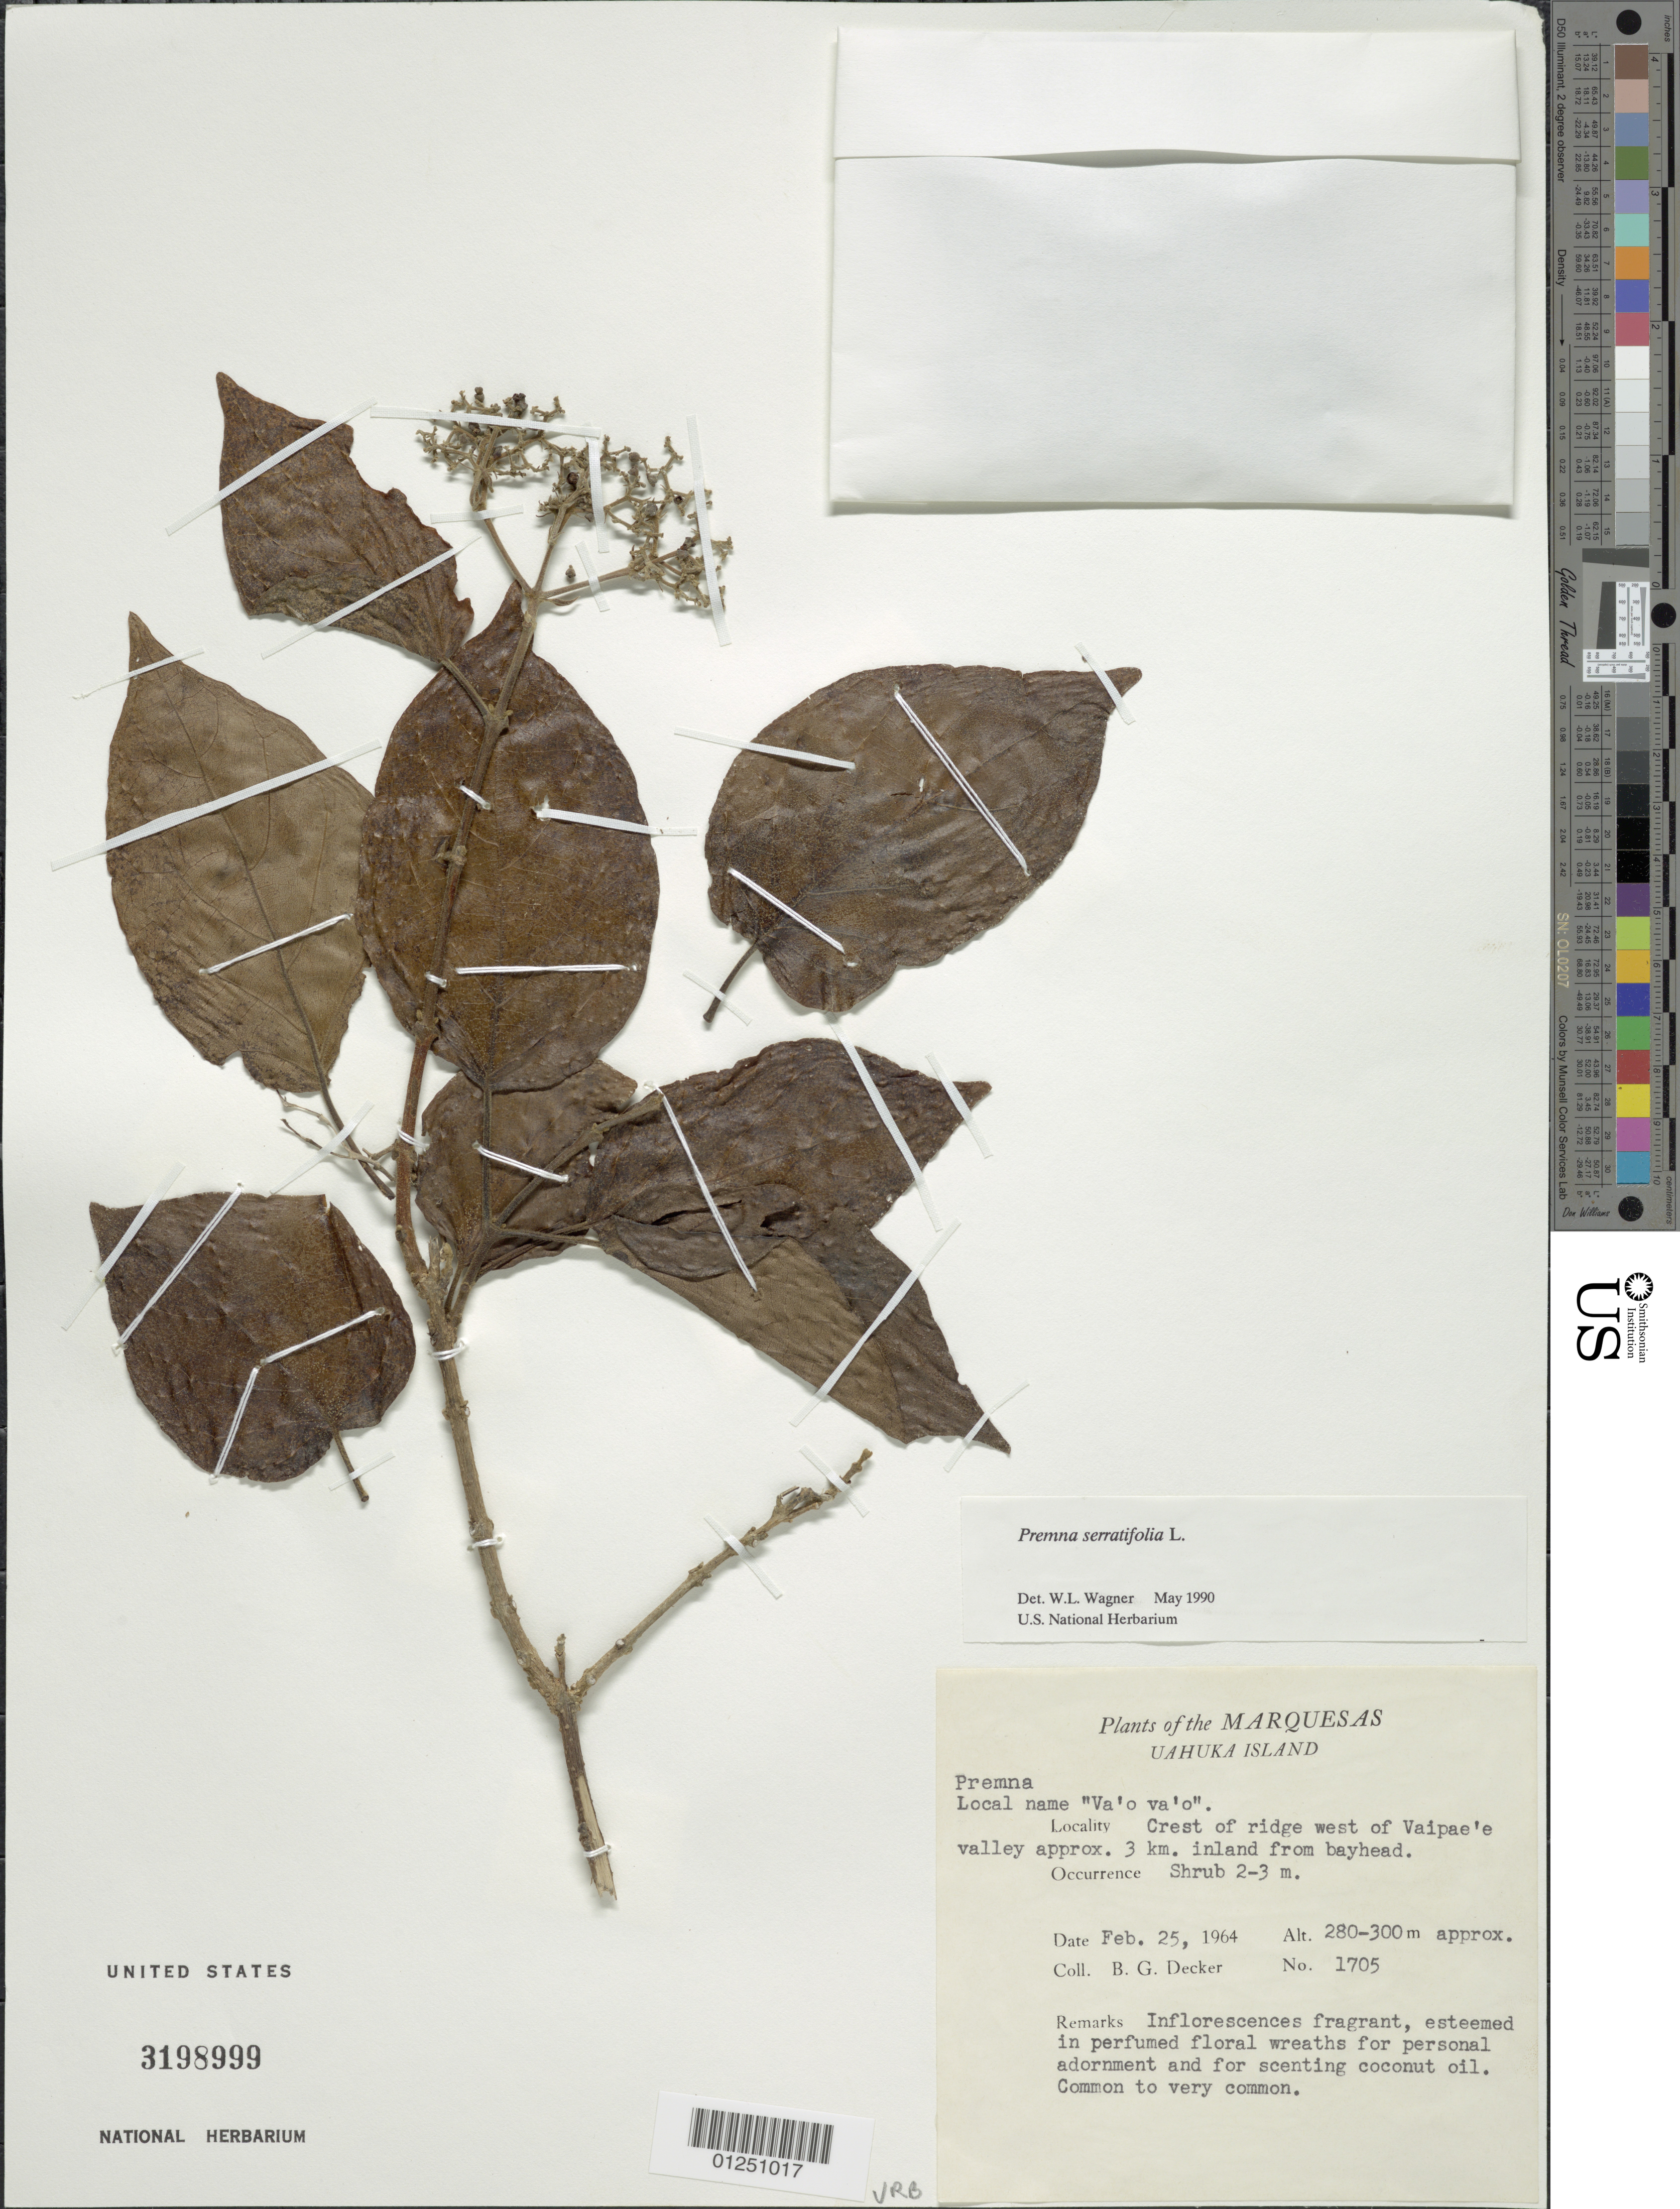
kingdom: Plantae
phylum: Tracheophyta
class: Magnoliopsida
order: Lamiales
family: Lamiaceae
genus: Premna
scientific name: Premna serratifolia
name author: L.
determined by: Wagner, W. L., (BOT), Smithsonian Institution - National Museum of Natural History (UNITED STATES)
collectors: B. G. Decker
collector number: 1705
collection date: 1964-02-25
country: French Polynesia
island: Ua Huka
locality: crest of ridge W of Vaipae'e Valley, 3 km inland from bayhead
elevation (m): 280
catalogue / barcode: US 3198999